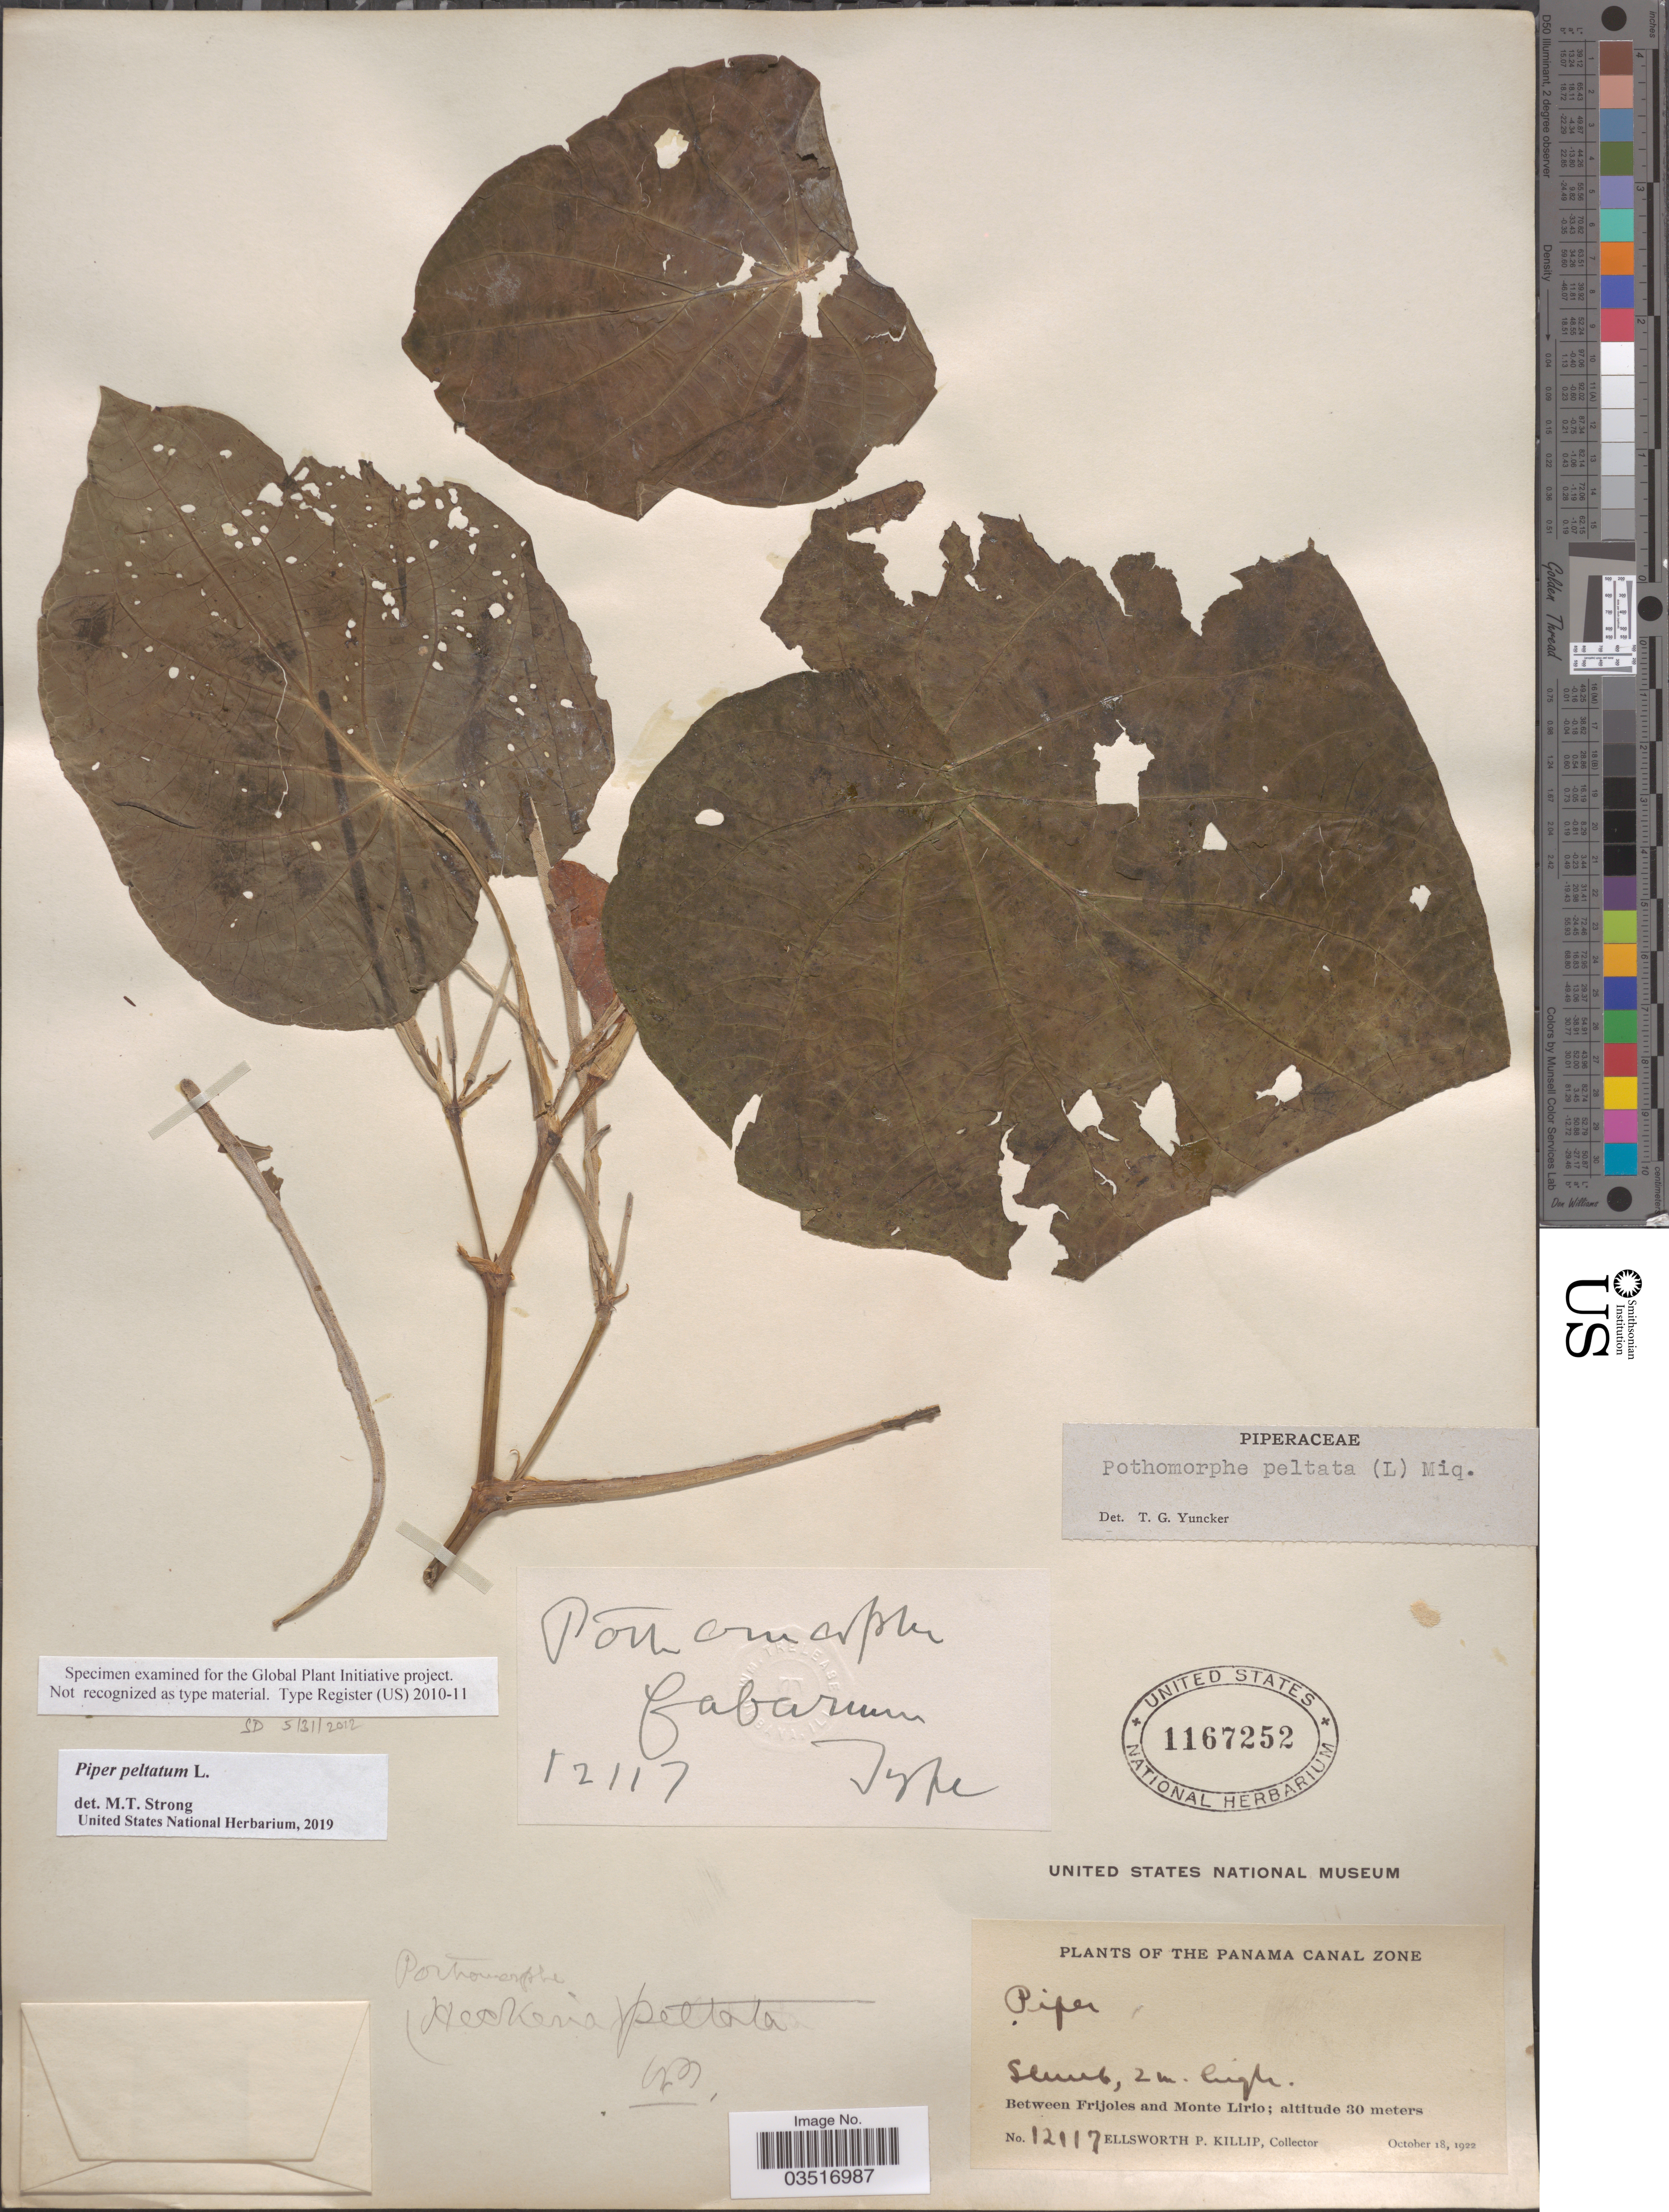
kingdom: Plantae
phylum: Tracheophyta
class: Magnoliopsida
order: Piperales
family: Piperaceae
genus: Piper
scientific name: Piper peltatum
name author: L.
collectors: E. P. Killip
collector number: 12117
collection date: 1922-10-18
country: Panama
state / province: Colón / Panamá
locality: The Panama Canal Zone. Between Frijoles and Monte Lirio.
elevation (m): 30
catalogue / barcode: US 1167252